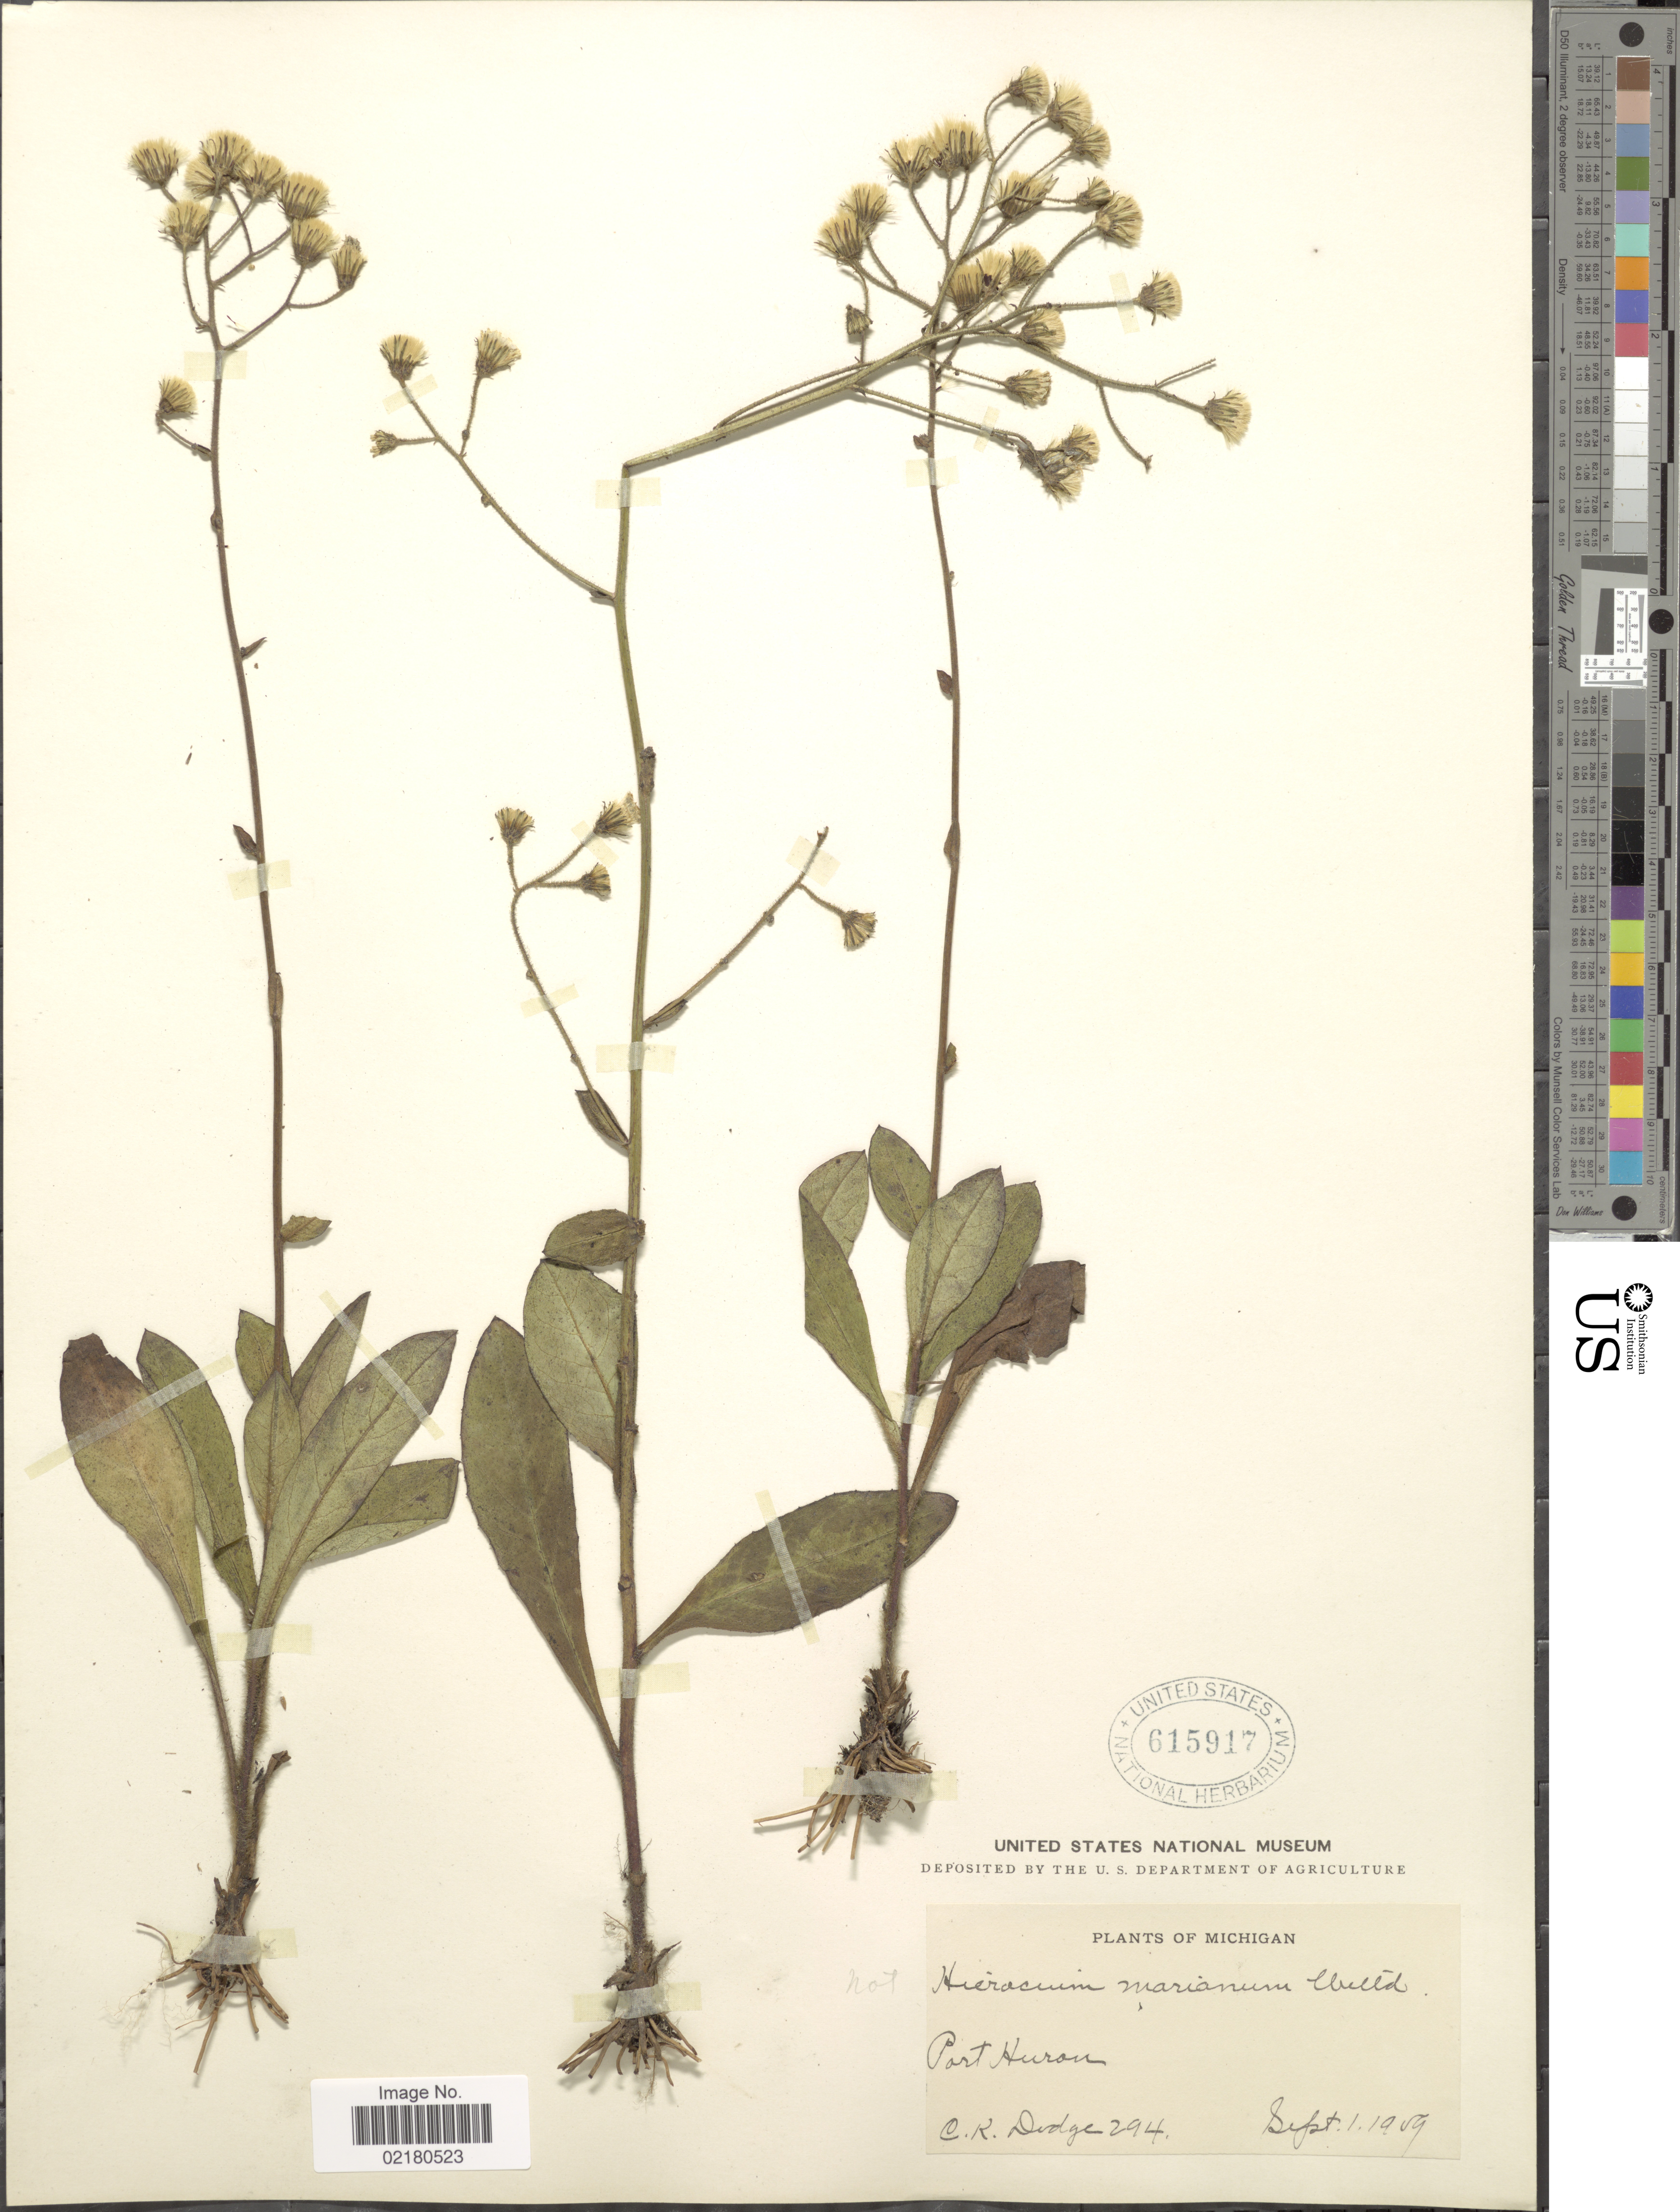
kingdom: Plantae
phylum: Tracheophyta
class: Magnoliopsida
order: Asterales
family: Asteraceae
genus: Hieracium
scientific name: Hieracium marianum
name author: Willd.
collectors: C. Dodge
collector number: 294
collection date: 1909-09-01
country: United States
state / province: Michigan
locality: Port Huron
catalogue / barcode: US 615917